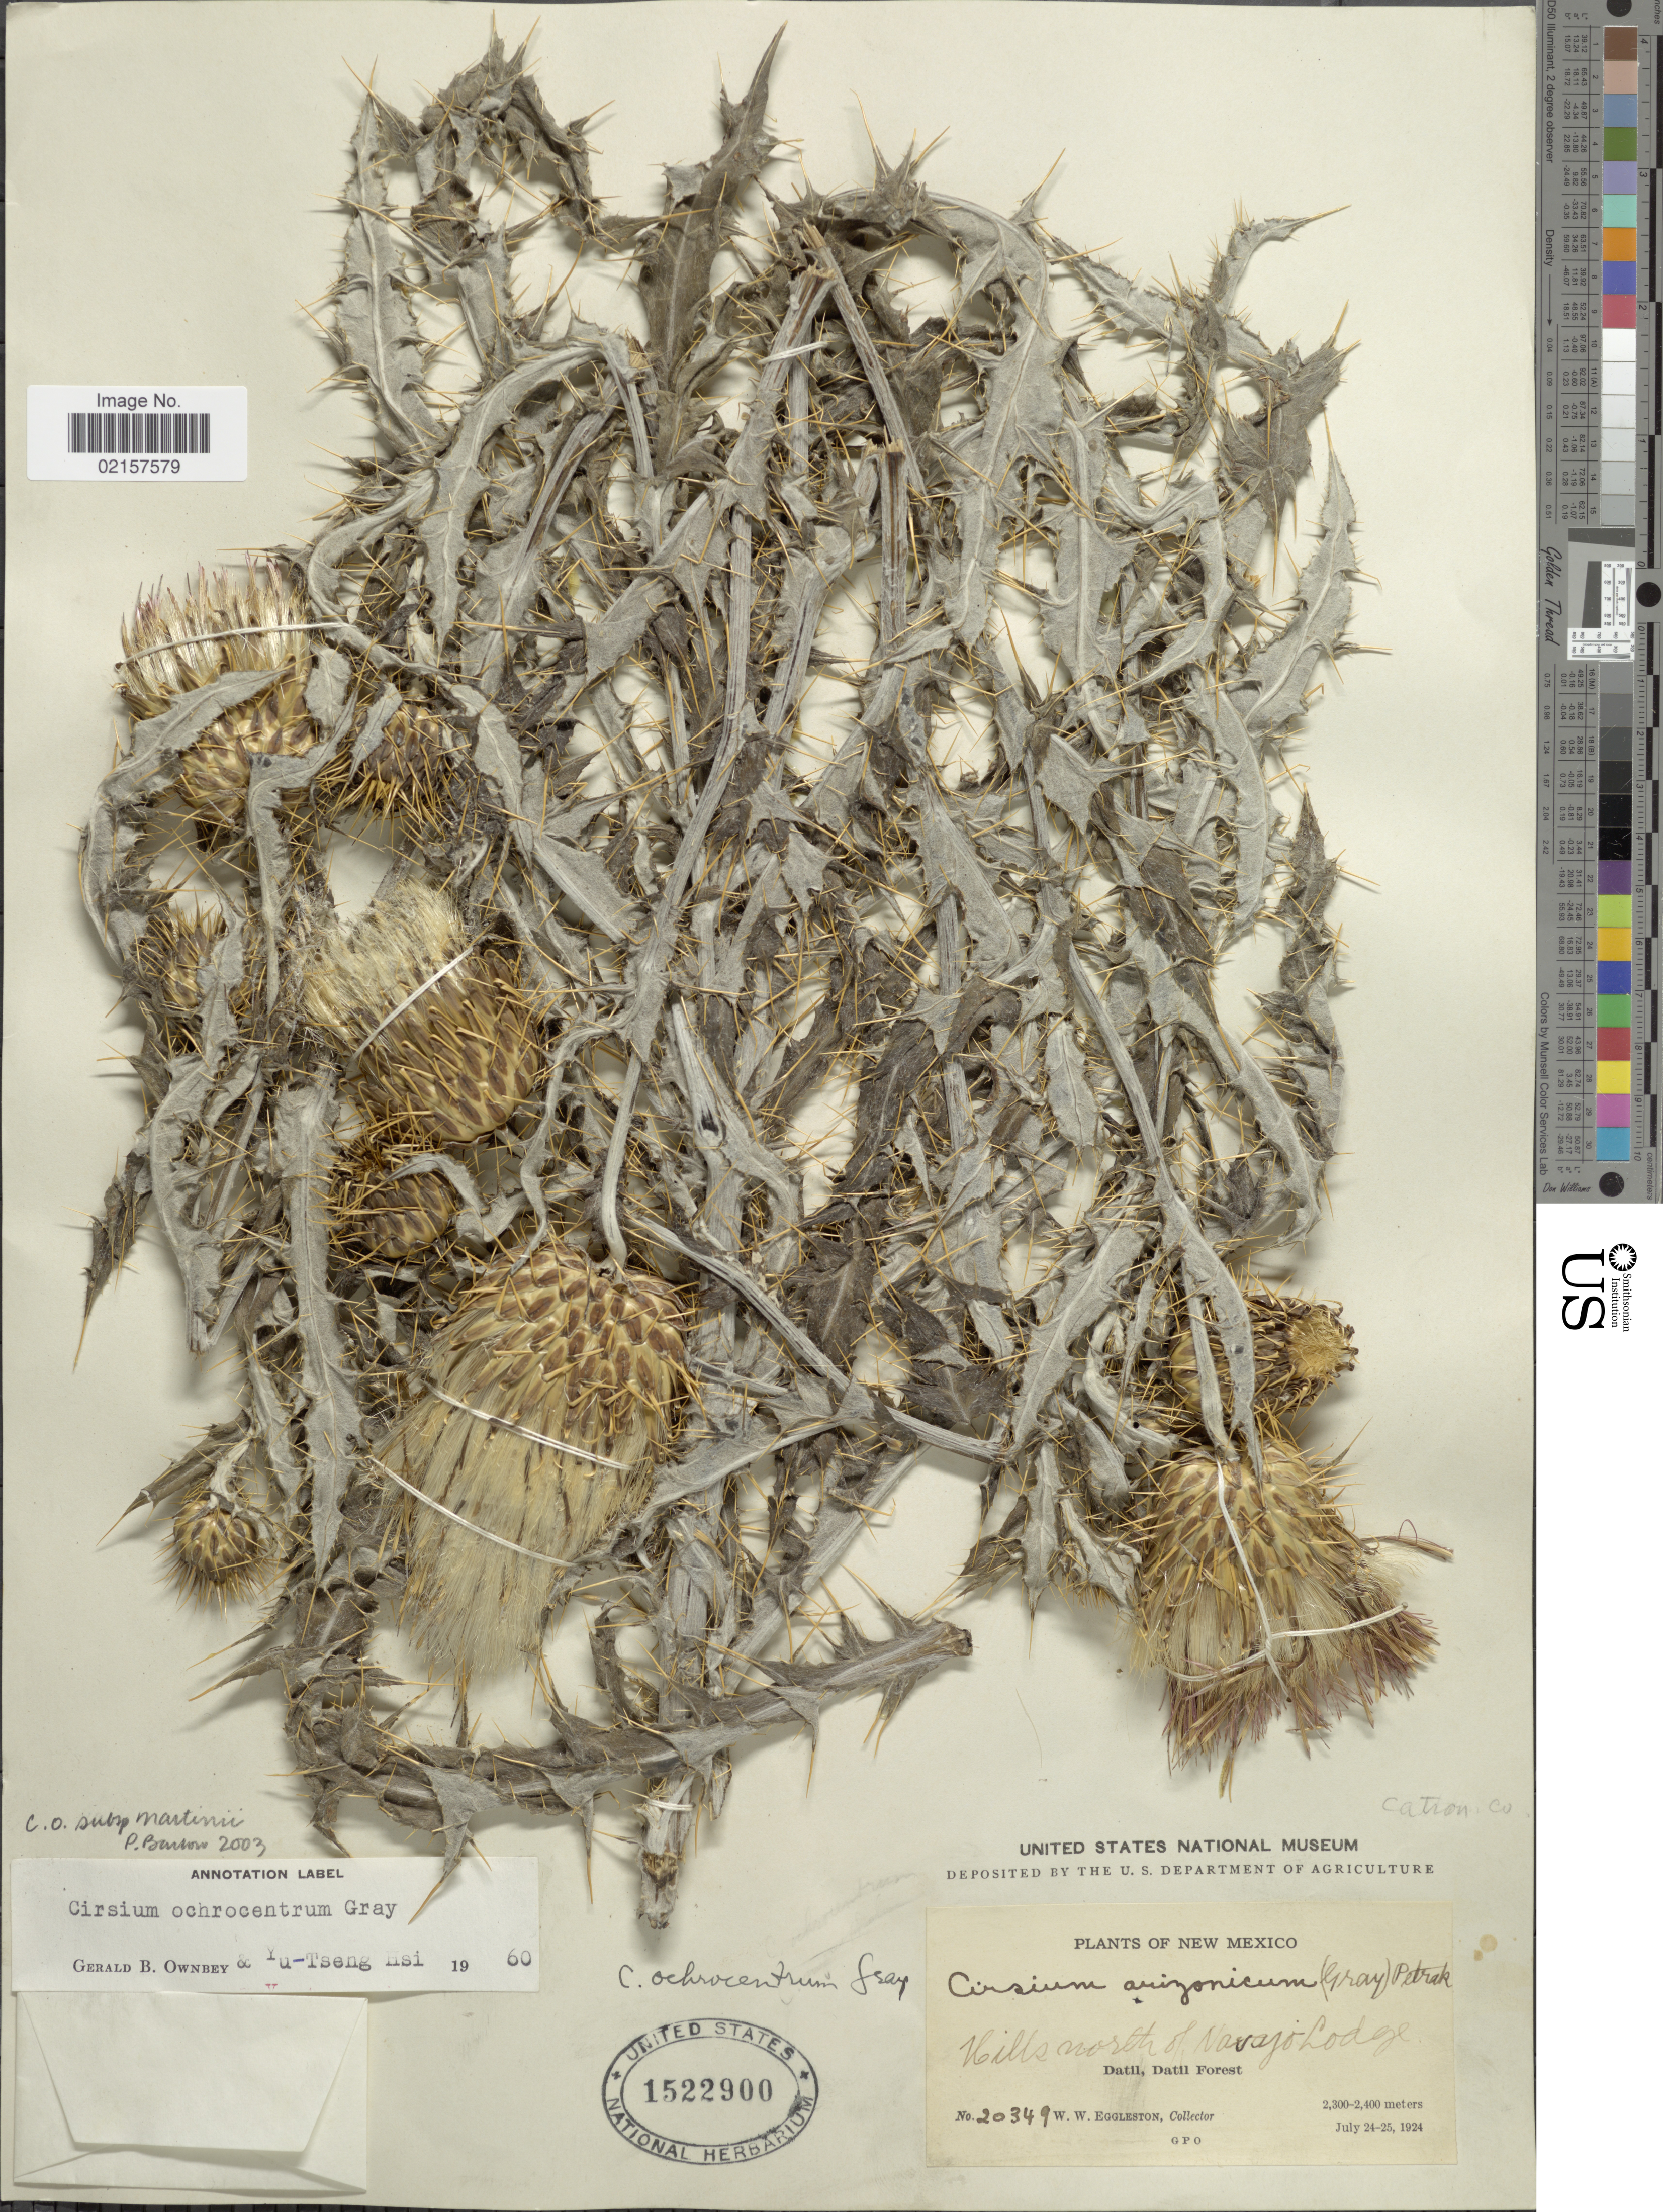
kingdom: Plantae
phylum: Tracheophyta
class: Magnoliopsida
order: Asterales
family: Asteraceae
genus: Cirsium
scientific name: Cirsium ochrocentrum subsp. martinii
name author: Barlow-Irick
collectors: W. W. Eggleston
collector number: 20349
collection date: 1924-07-24/1924-07-25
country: United States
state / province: New Mexico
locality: Hills north of Navajo Lodge, Datil, Datil Forest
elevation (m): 2300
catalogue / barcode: US 1522900